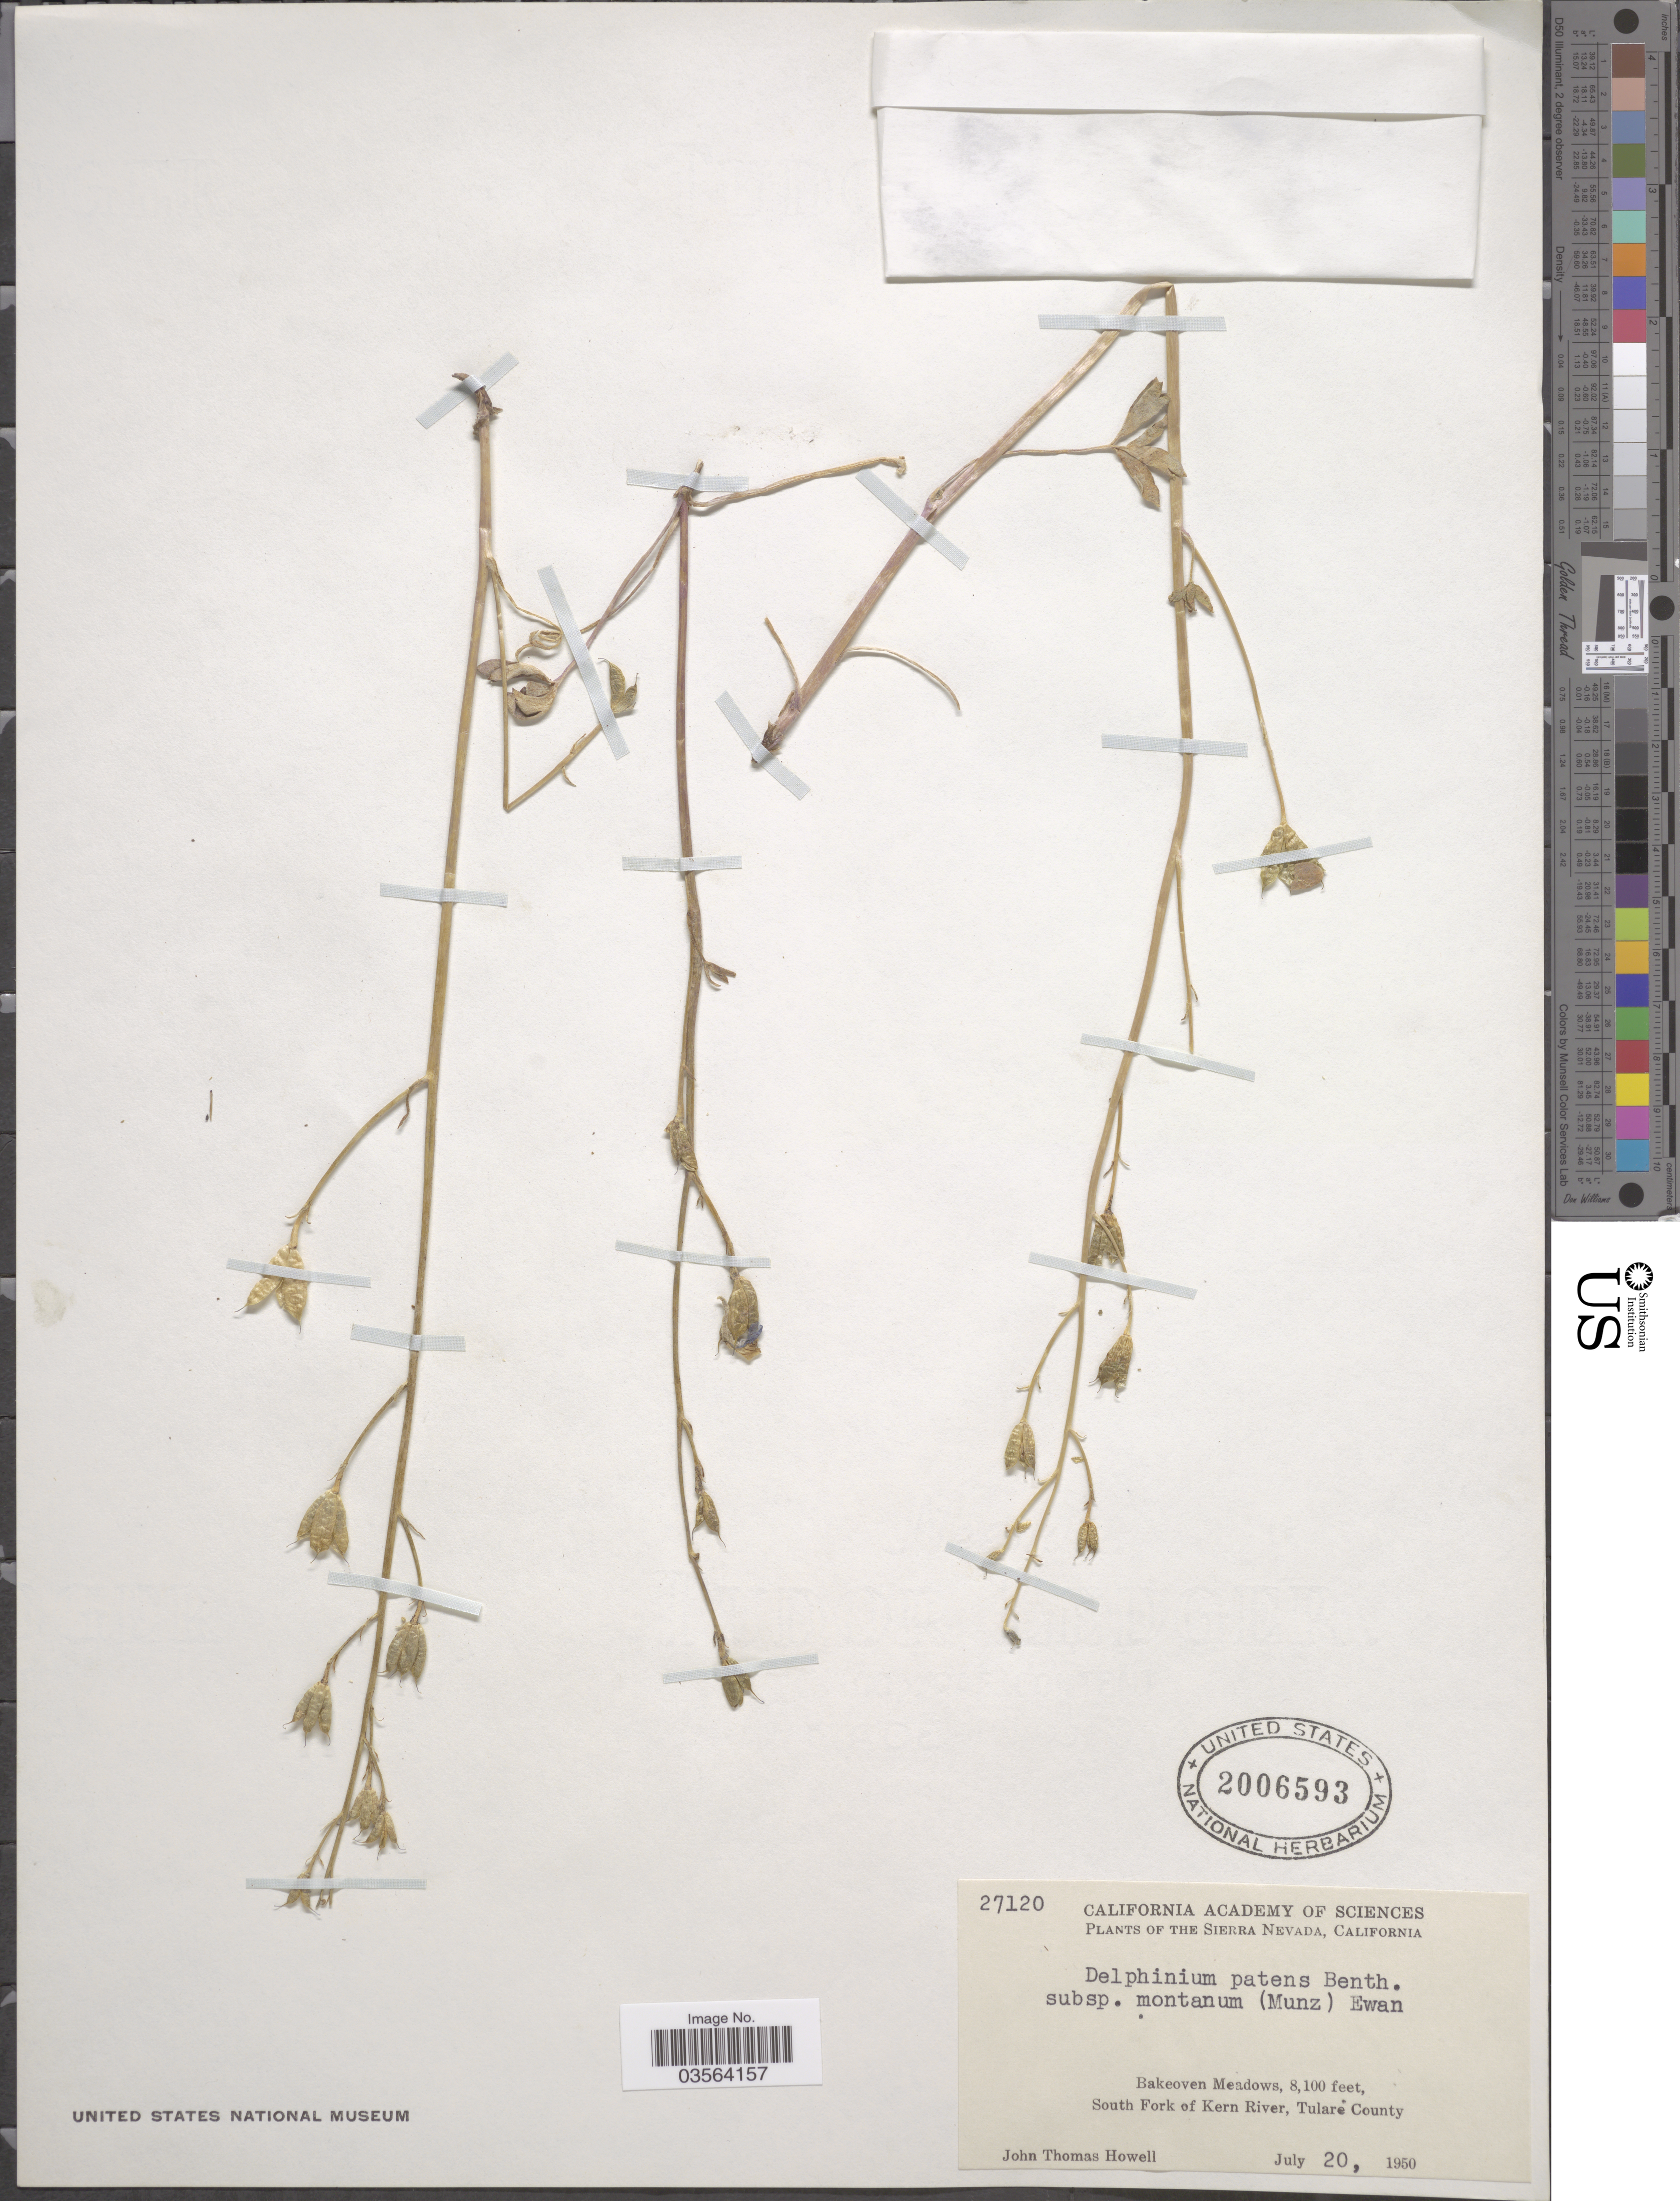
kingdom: Plantae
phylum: Tracheophyta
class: Magnoliopsida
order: Ranunculales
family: Ranunculaceae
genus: Delphinium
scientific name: Delphinium patens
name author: Benth.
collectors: J. T. Howell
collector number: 27120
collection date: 1950-07-20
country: United States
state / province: California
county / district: Tulare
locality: The Sierra Nevada. Bakeoven Meadows. South Fork of Kern River, Tulare County.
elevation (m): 2469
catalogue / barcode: US 2006593